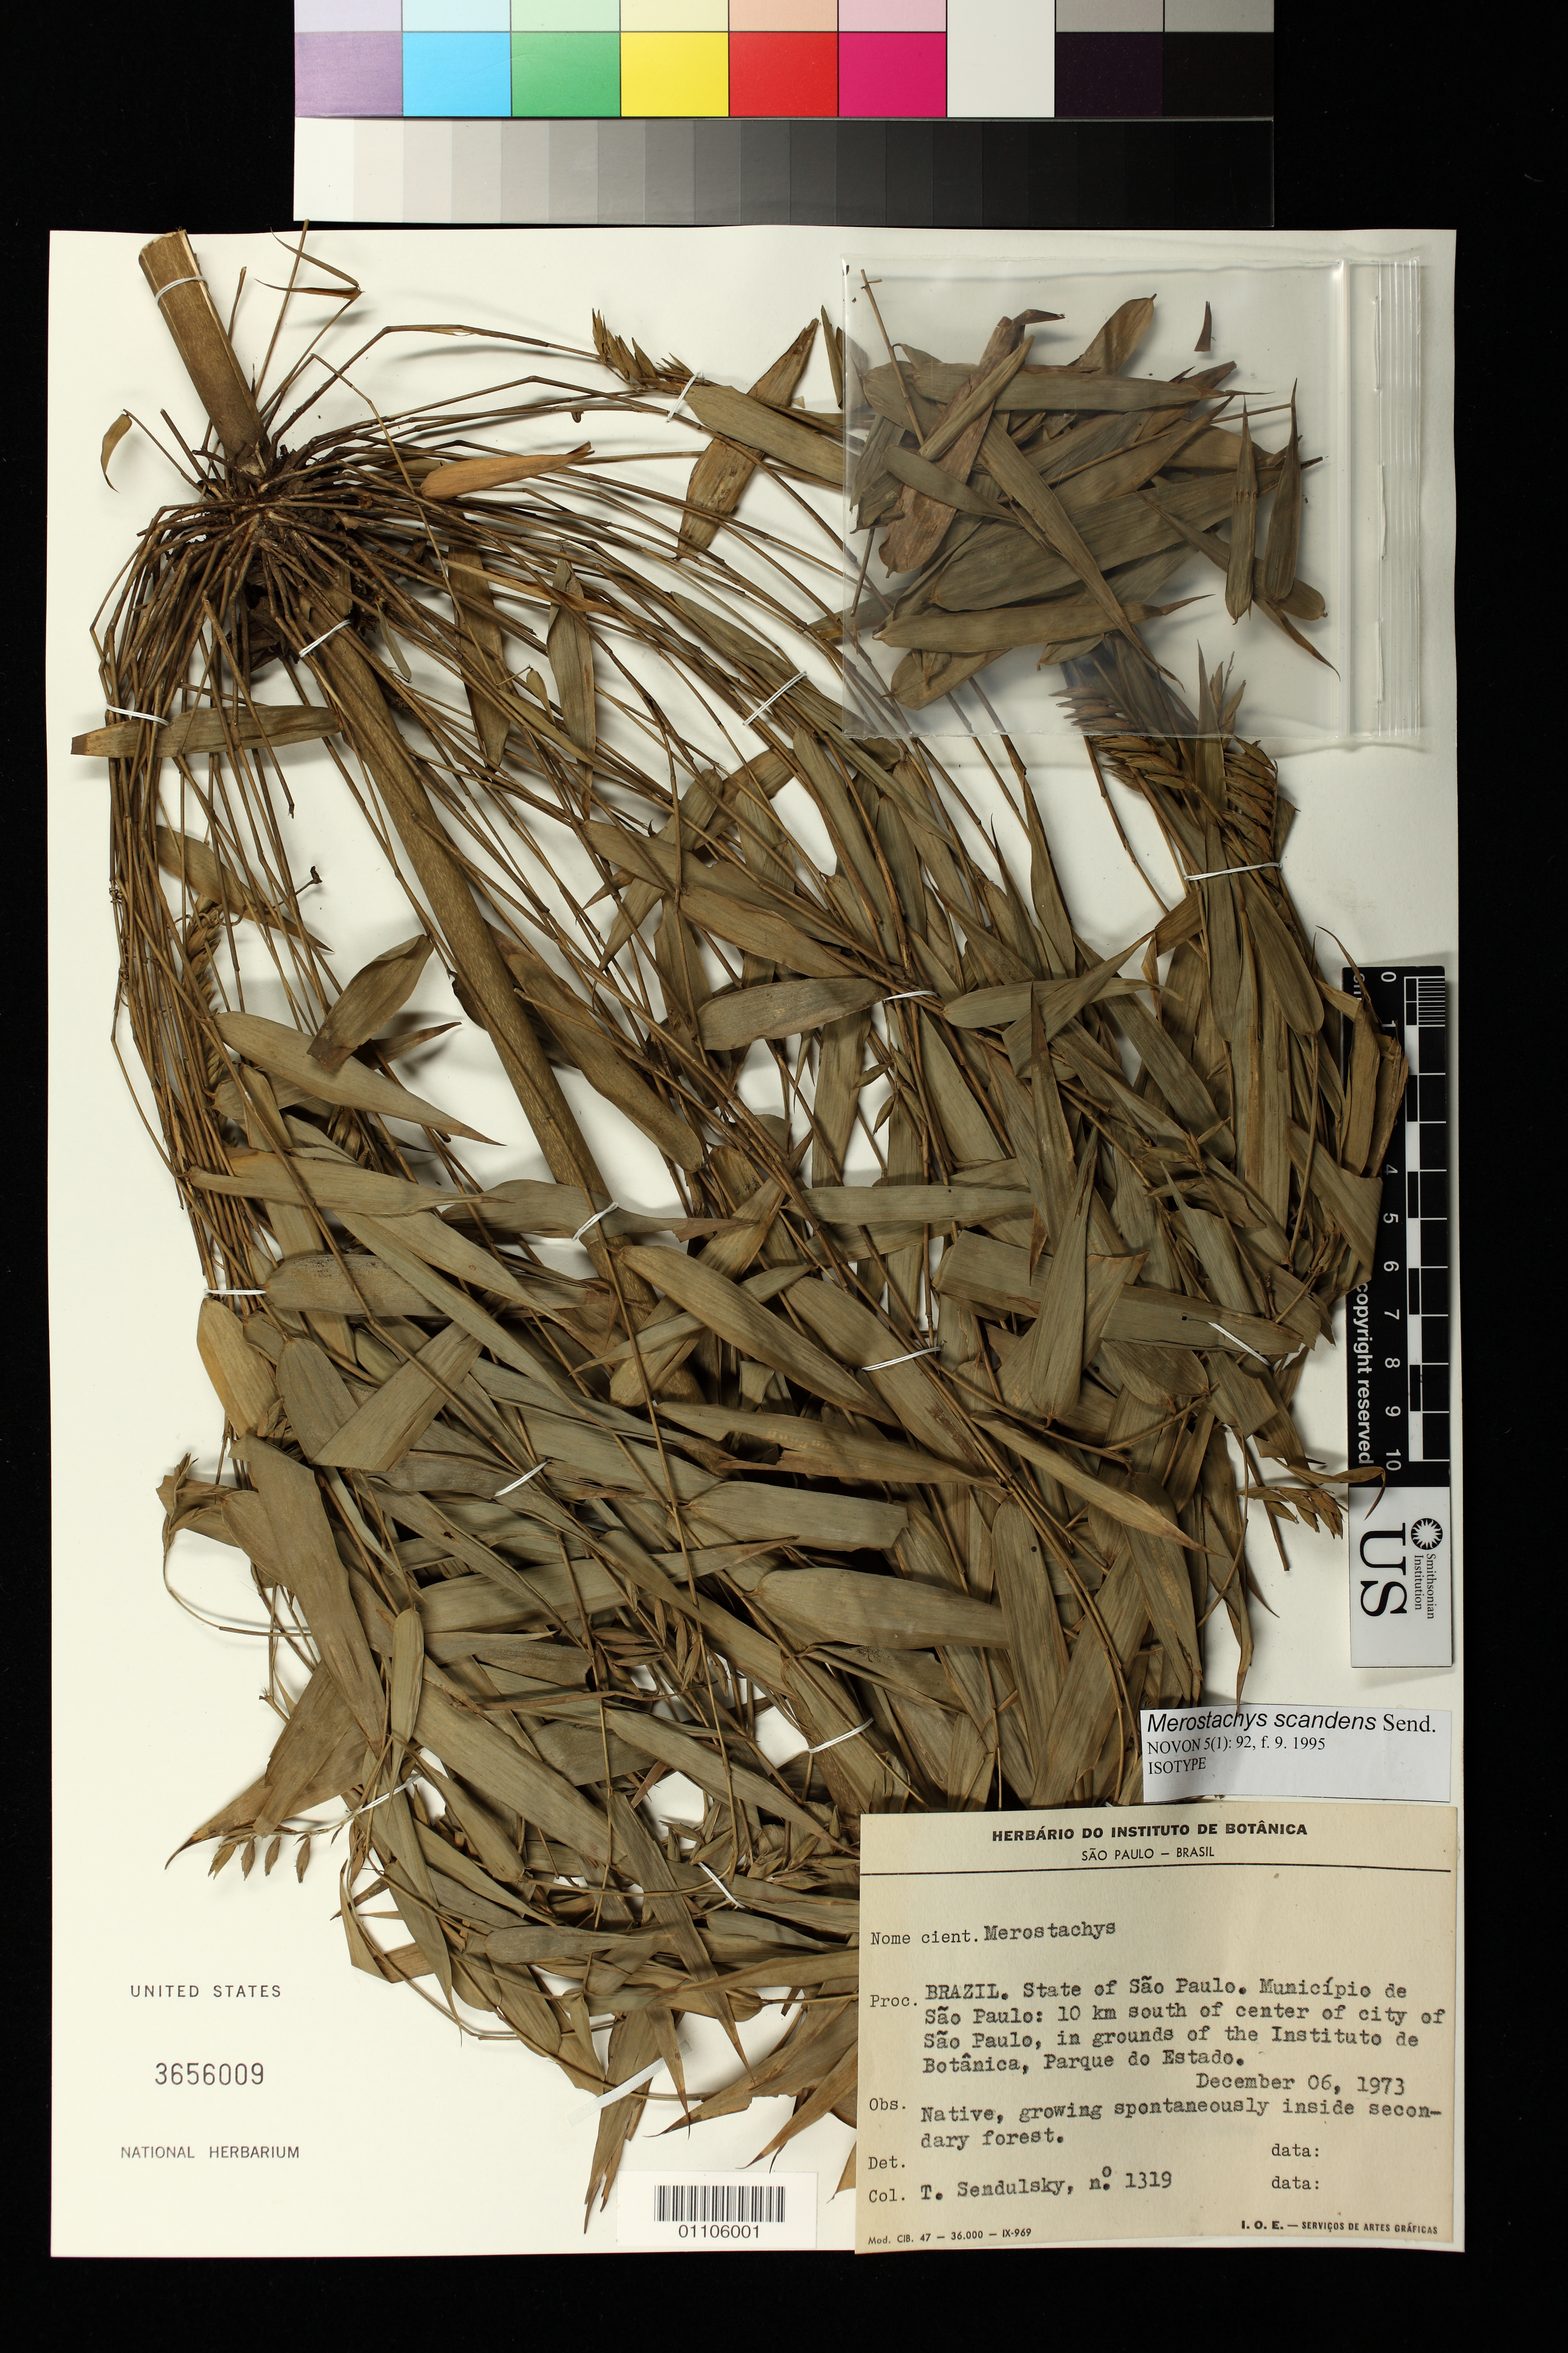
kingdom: Plantae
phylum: Tracheophyta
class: Liliopsida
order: Poales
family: Poaceae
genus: Merostachys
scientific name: Merostachys scandens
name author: Send.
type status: Isotype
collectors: T. Sendulsky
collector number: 1319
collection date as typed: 06 Dec 1973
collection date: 1973-12-06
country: Brazil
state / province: São Paulo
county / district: São Paulo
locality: State of São Paulo. Municipio de São Paulo: 10 km south of center of city of São Paulo, in grounds of the Instituto de Botânica, Parque do Estado.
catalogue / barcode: US 3656009